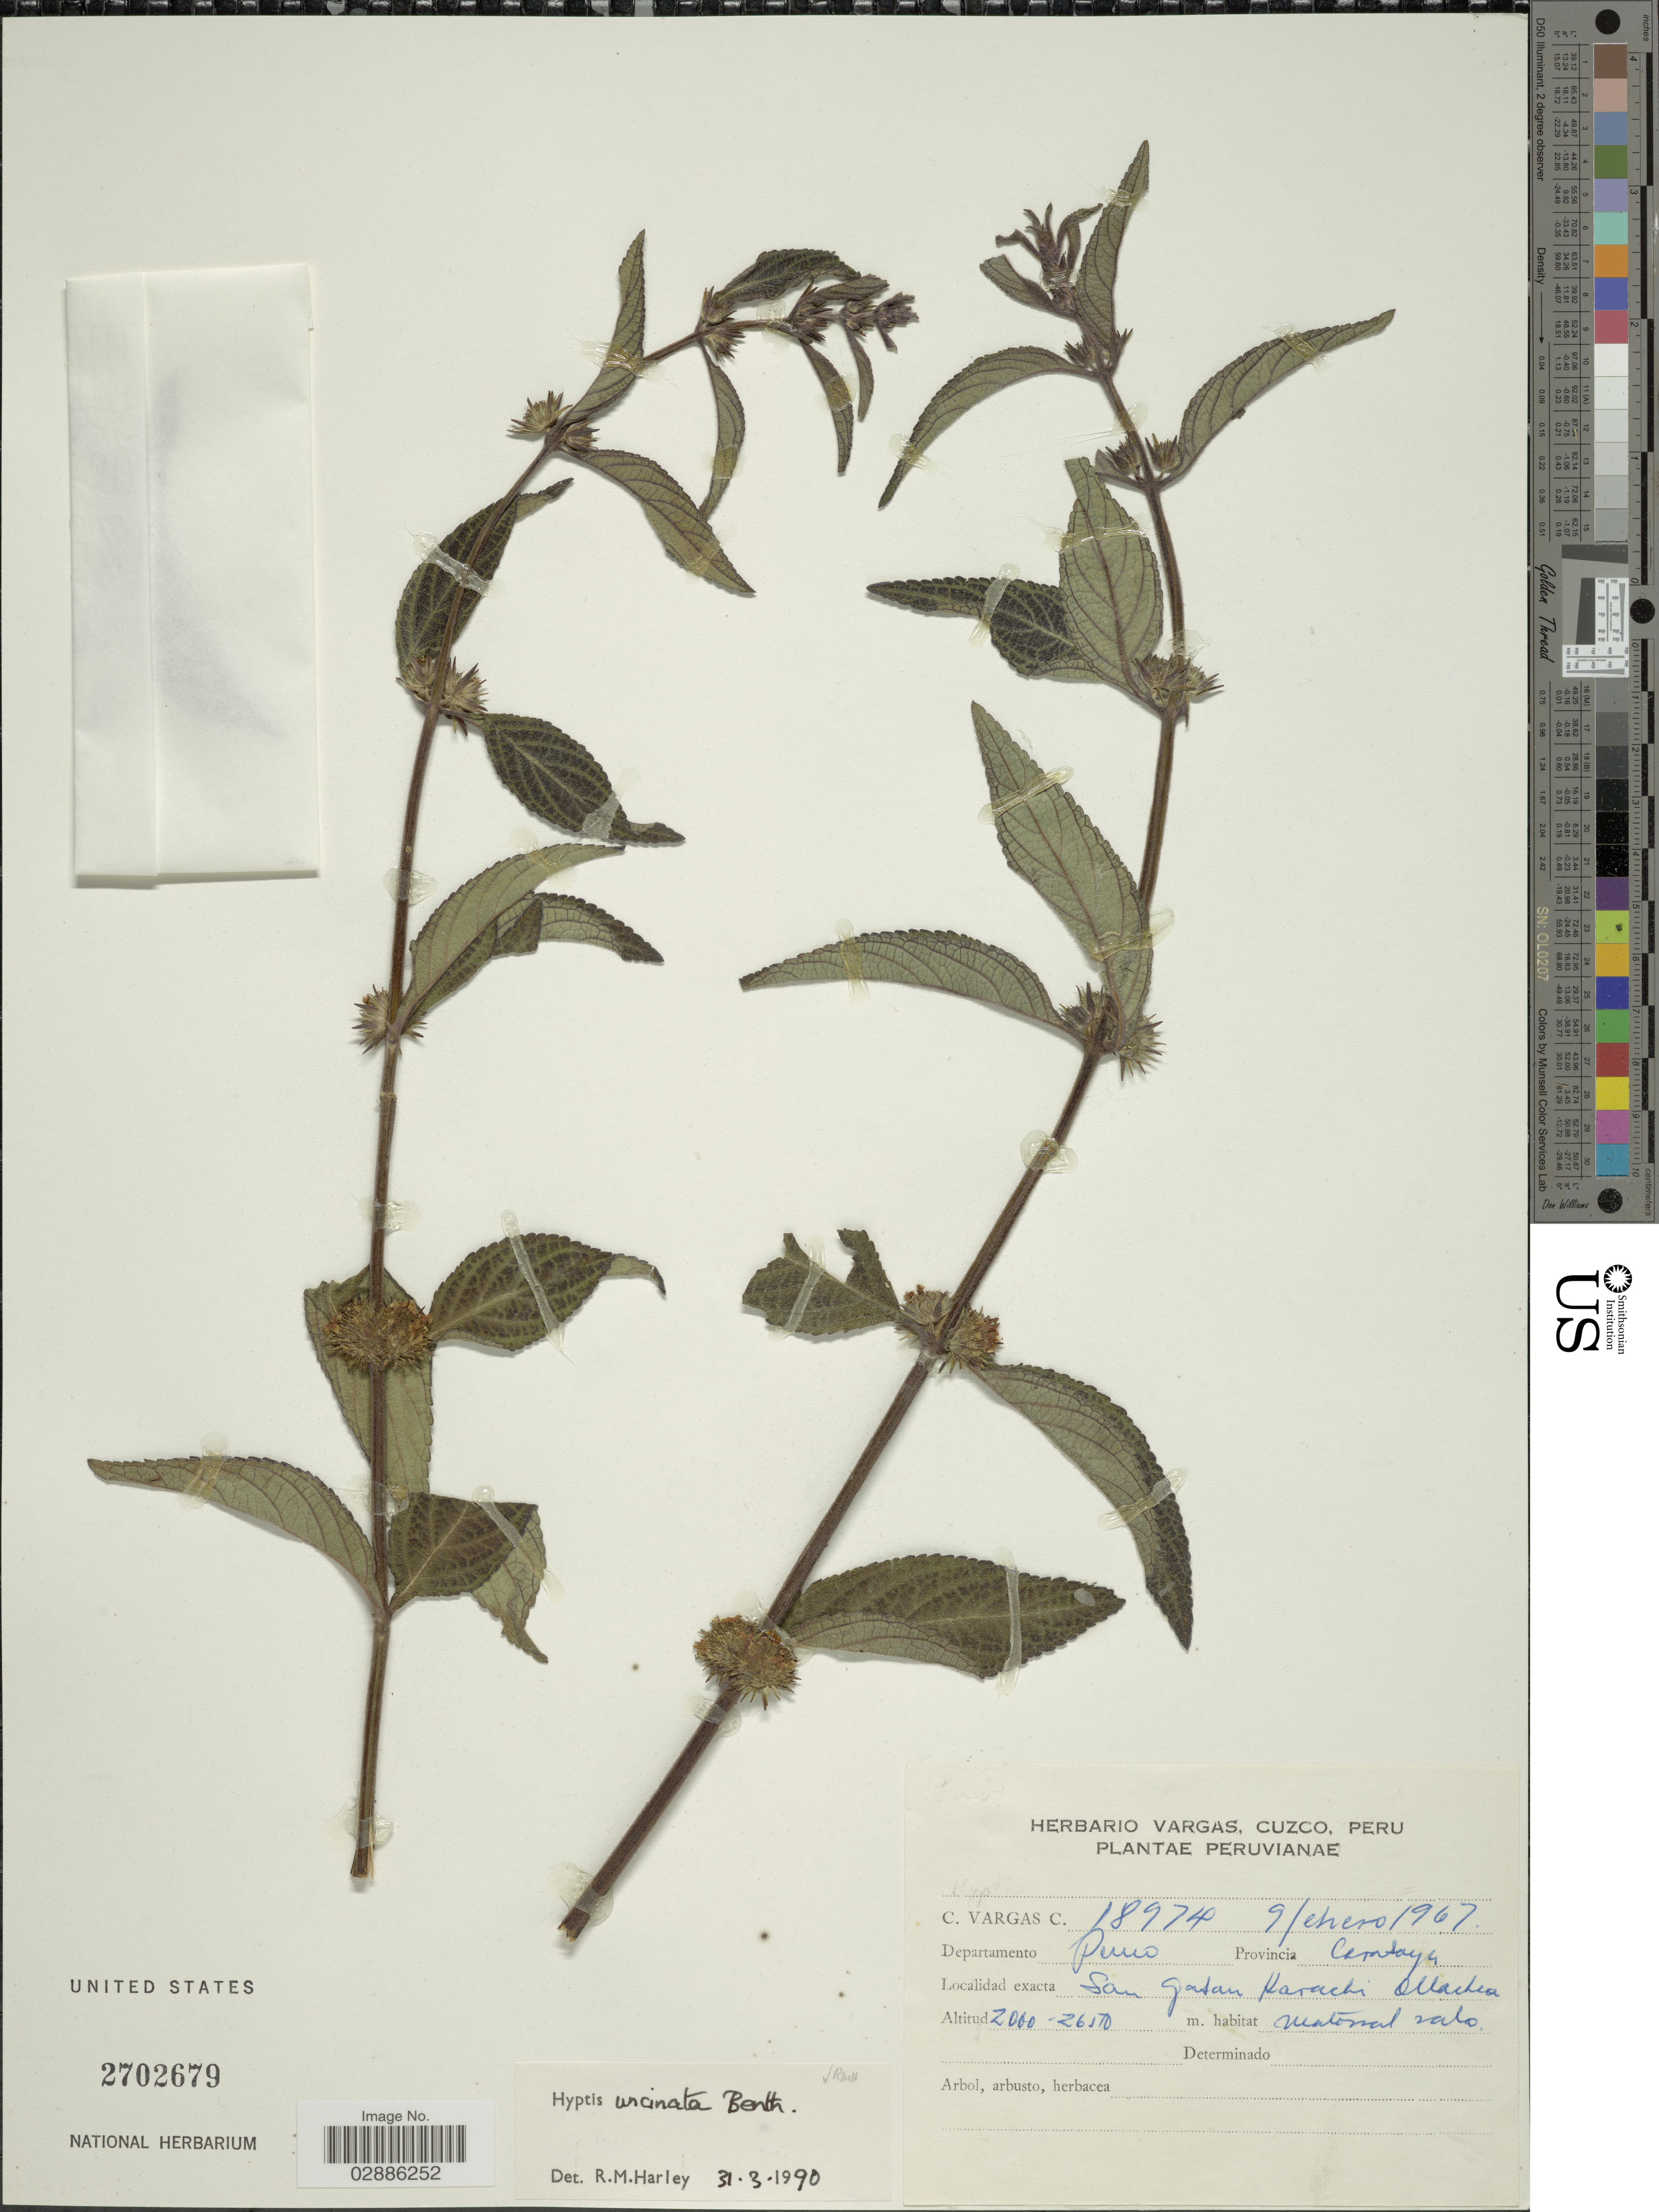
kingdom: Plantae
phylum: Tracheophyta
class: Magnoliopsida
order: Lamiales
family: Lamiaceae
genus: Hyptis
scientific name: Hyptis uncinata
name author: Benth.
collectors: C. Vargas Calderón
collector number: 18974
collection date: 1967-01-09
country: Peru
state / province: Puno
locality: Departamento Puno, Provincia Carabaya, San Gaban, Karachi, Ollachea.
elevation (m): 2000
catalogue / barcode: US 2702679